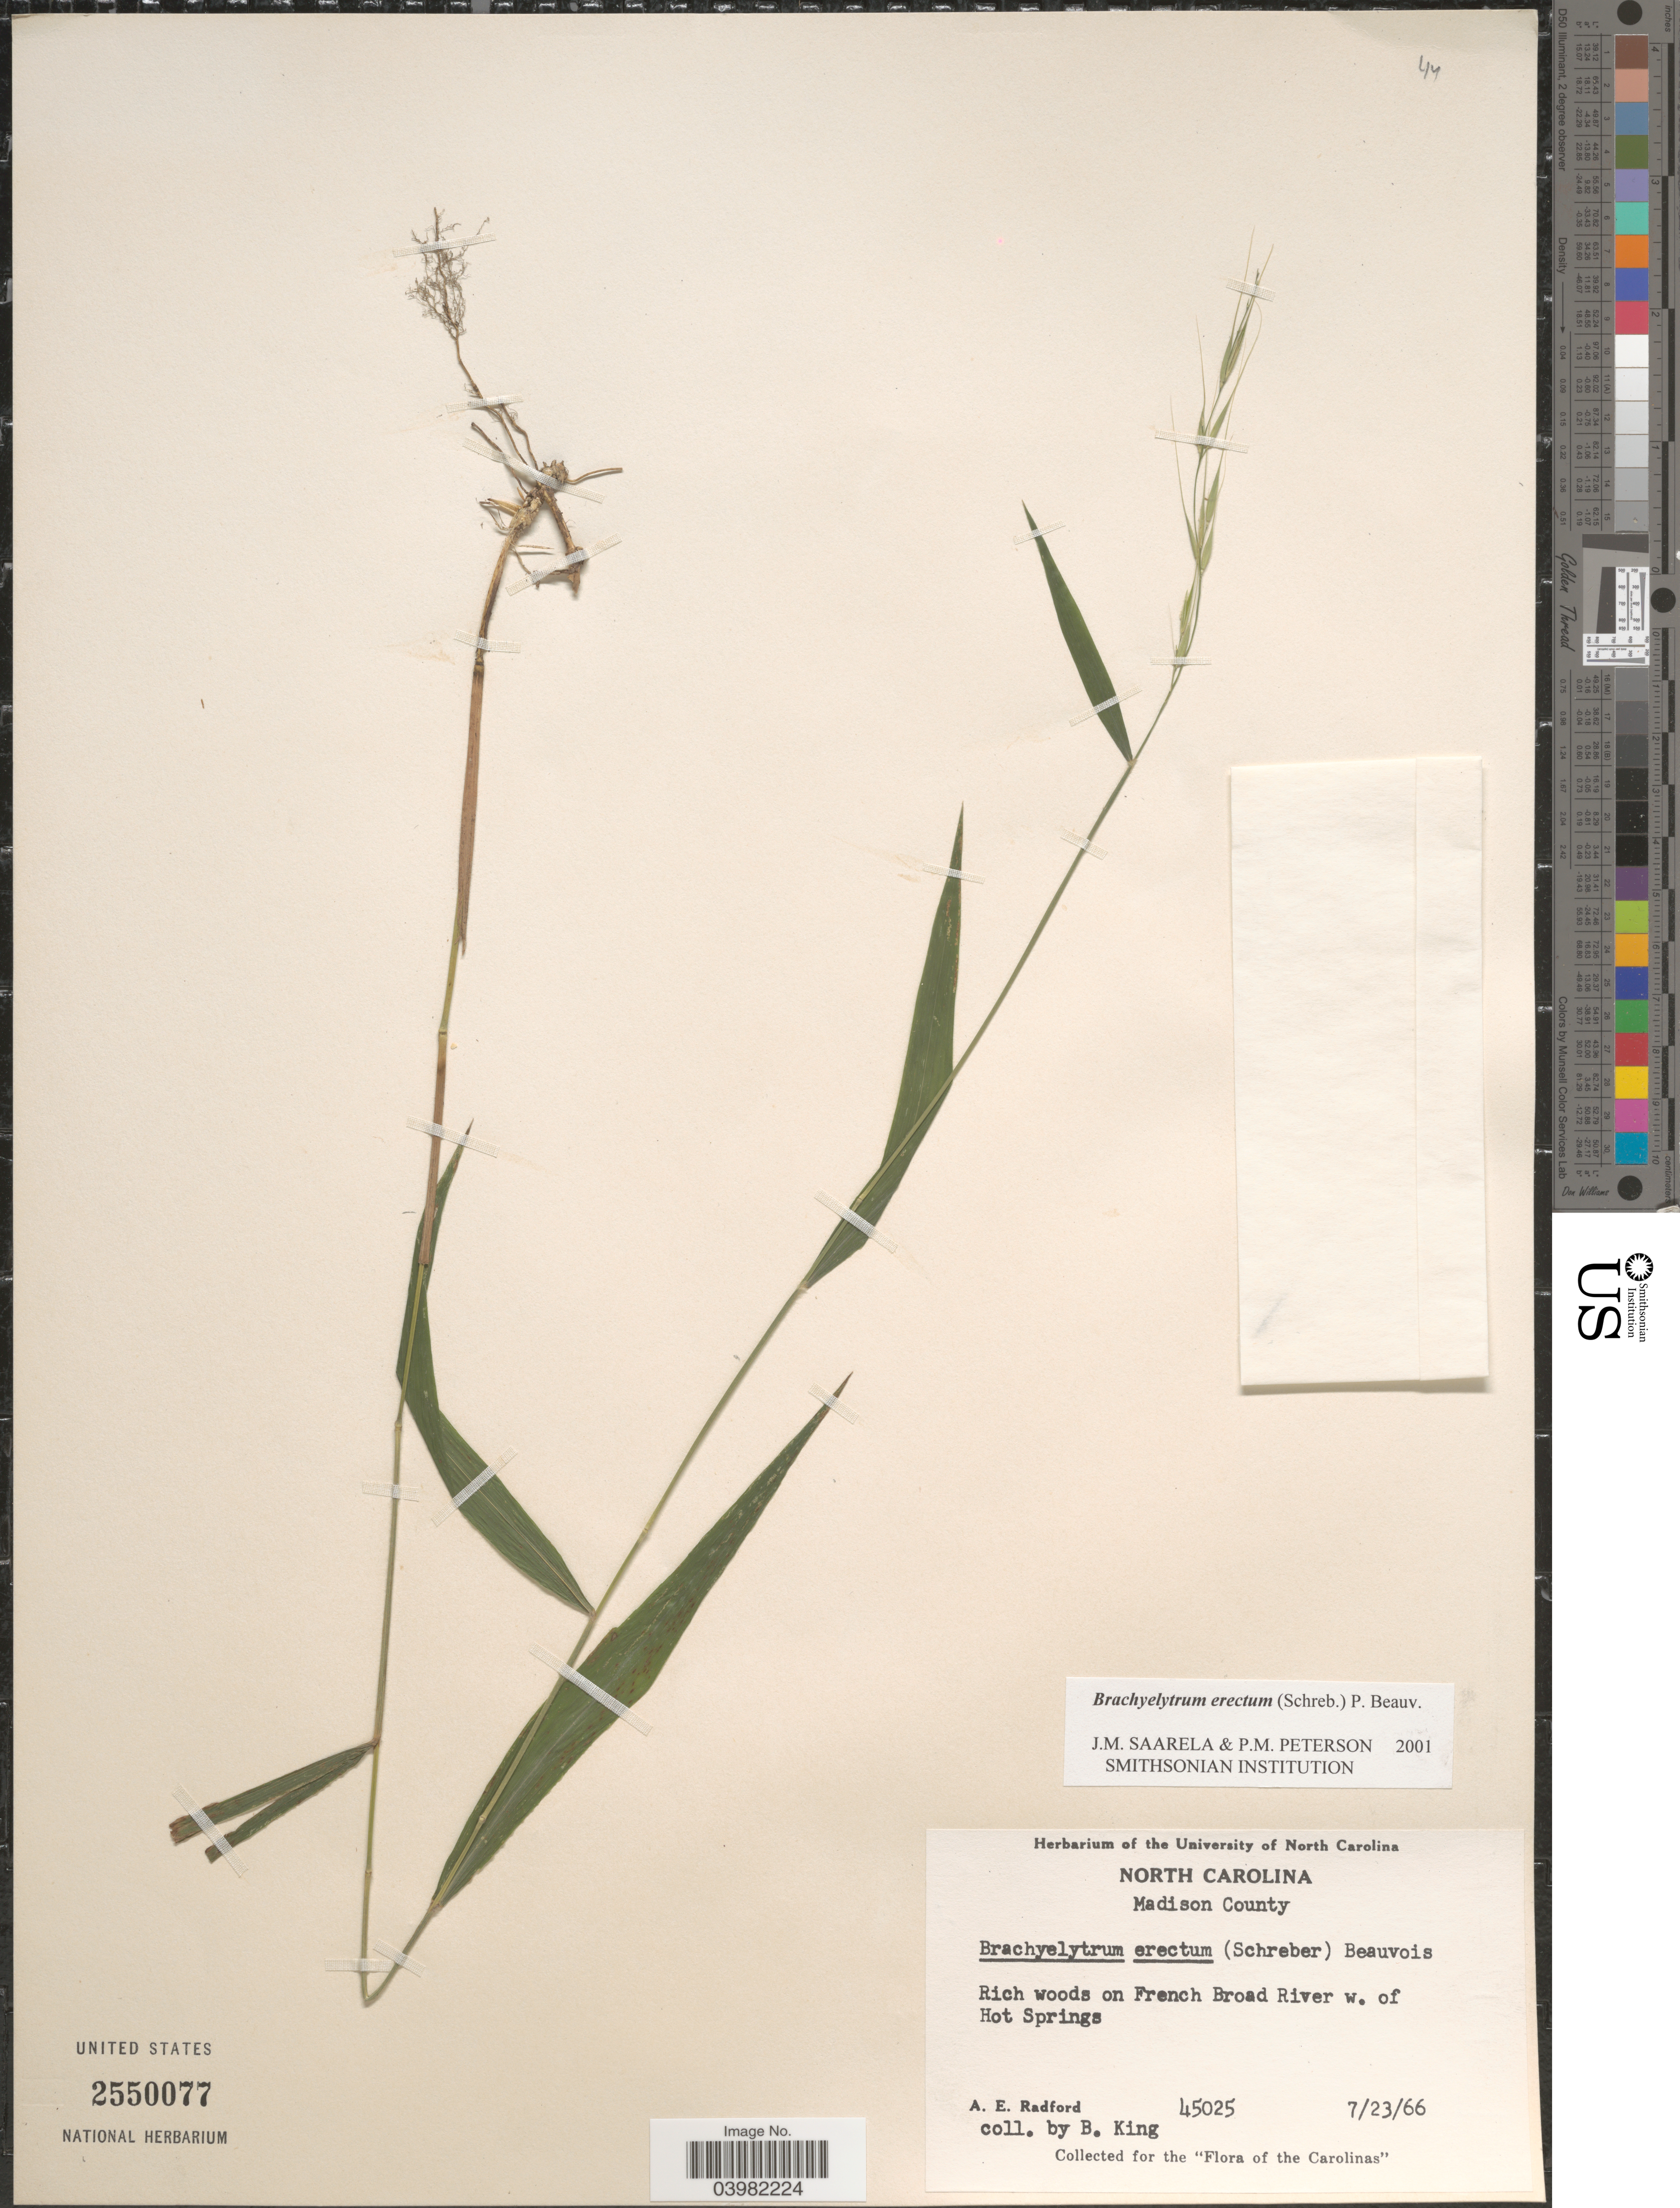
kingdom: Plantae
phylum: Tracheophyta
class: Liliopsida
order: Poales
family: Poaceae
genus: Brachyelytrum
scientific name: Brachyelytrum erectum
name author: (Schreb.) P. Beauv.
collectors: B. King & A. E. Radford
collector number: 45025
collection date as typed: Transcribed d/m/y: 23/7/66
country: United States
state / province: North Carolina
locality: Madison County. On French Broad River w. of Hot Springs.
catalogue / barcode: US 2550077